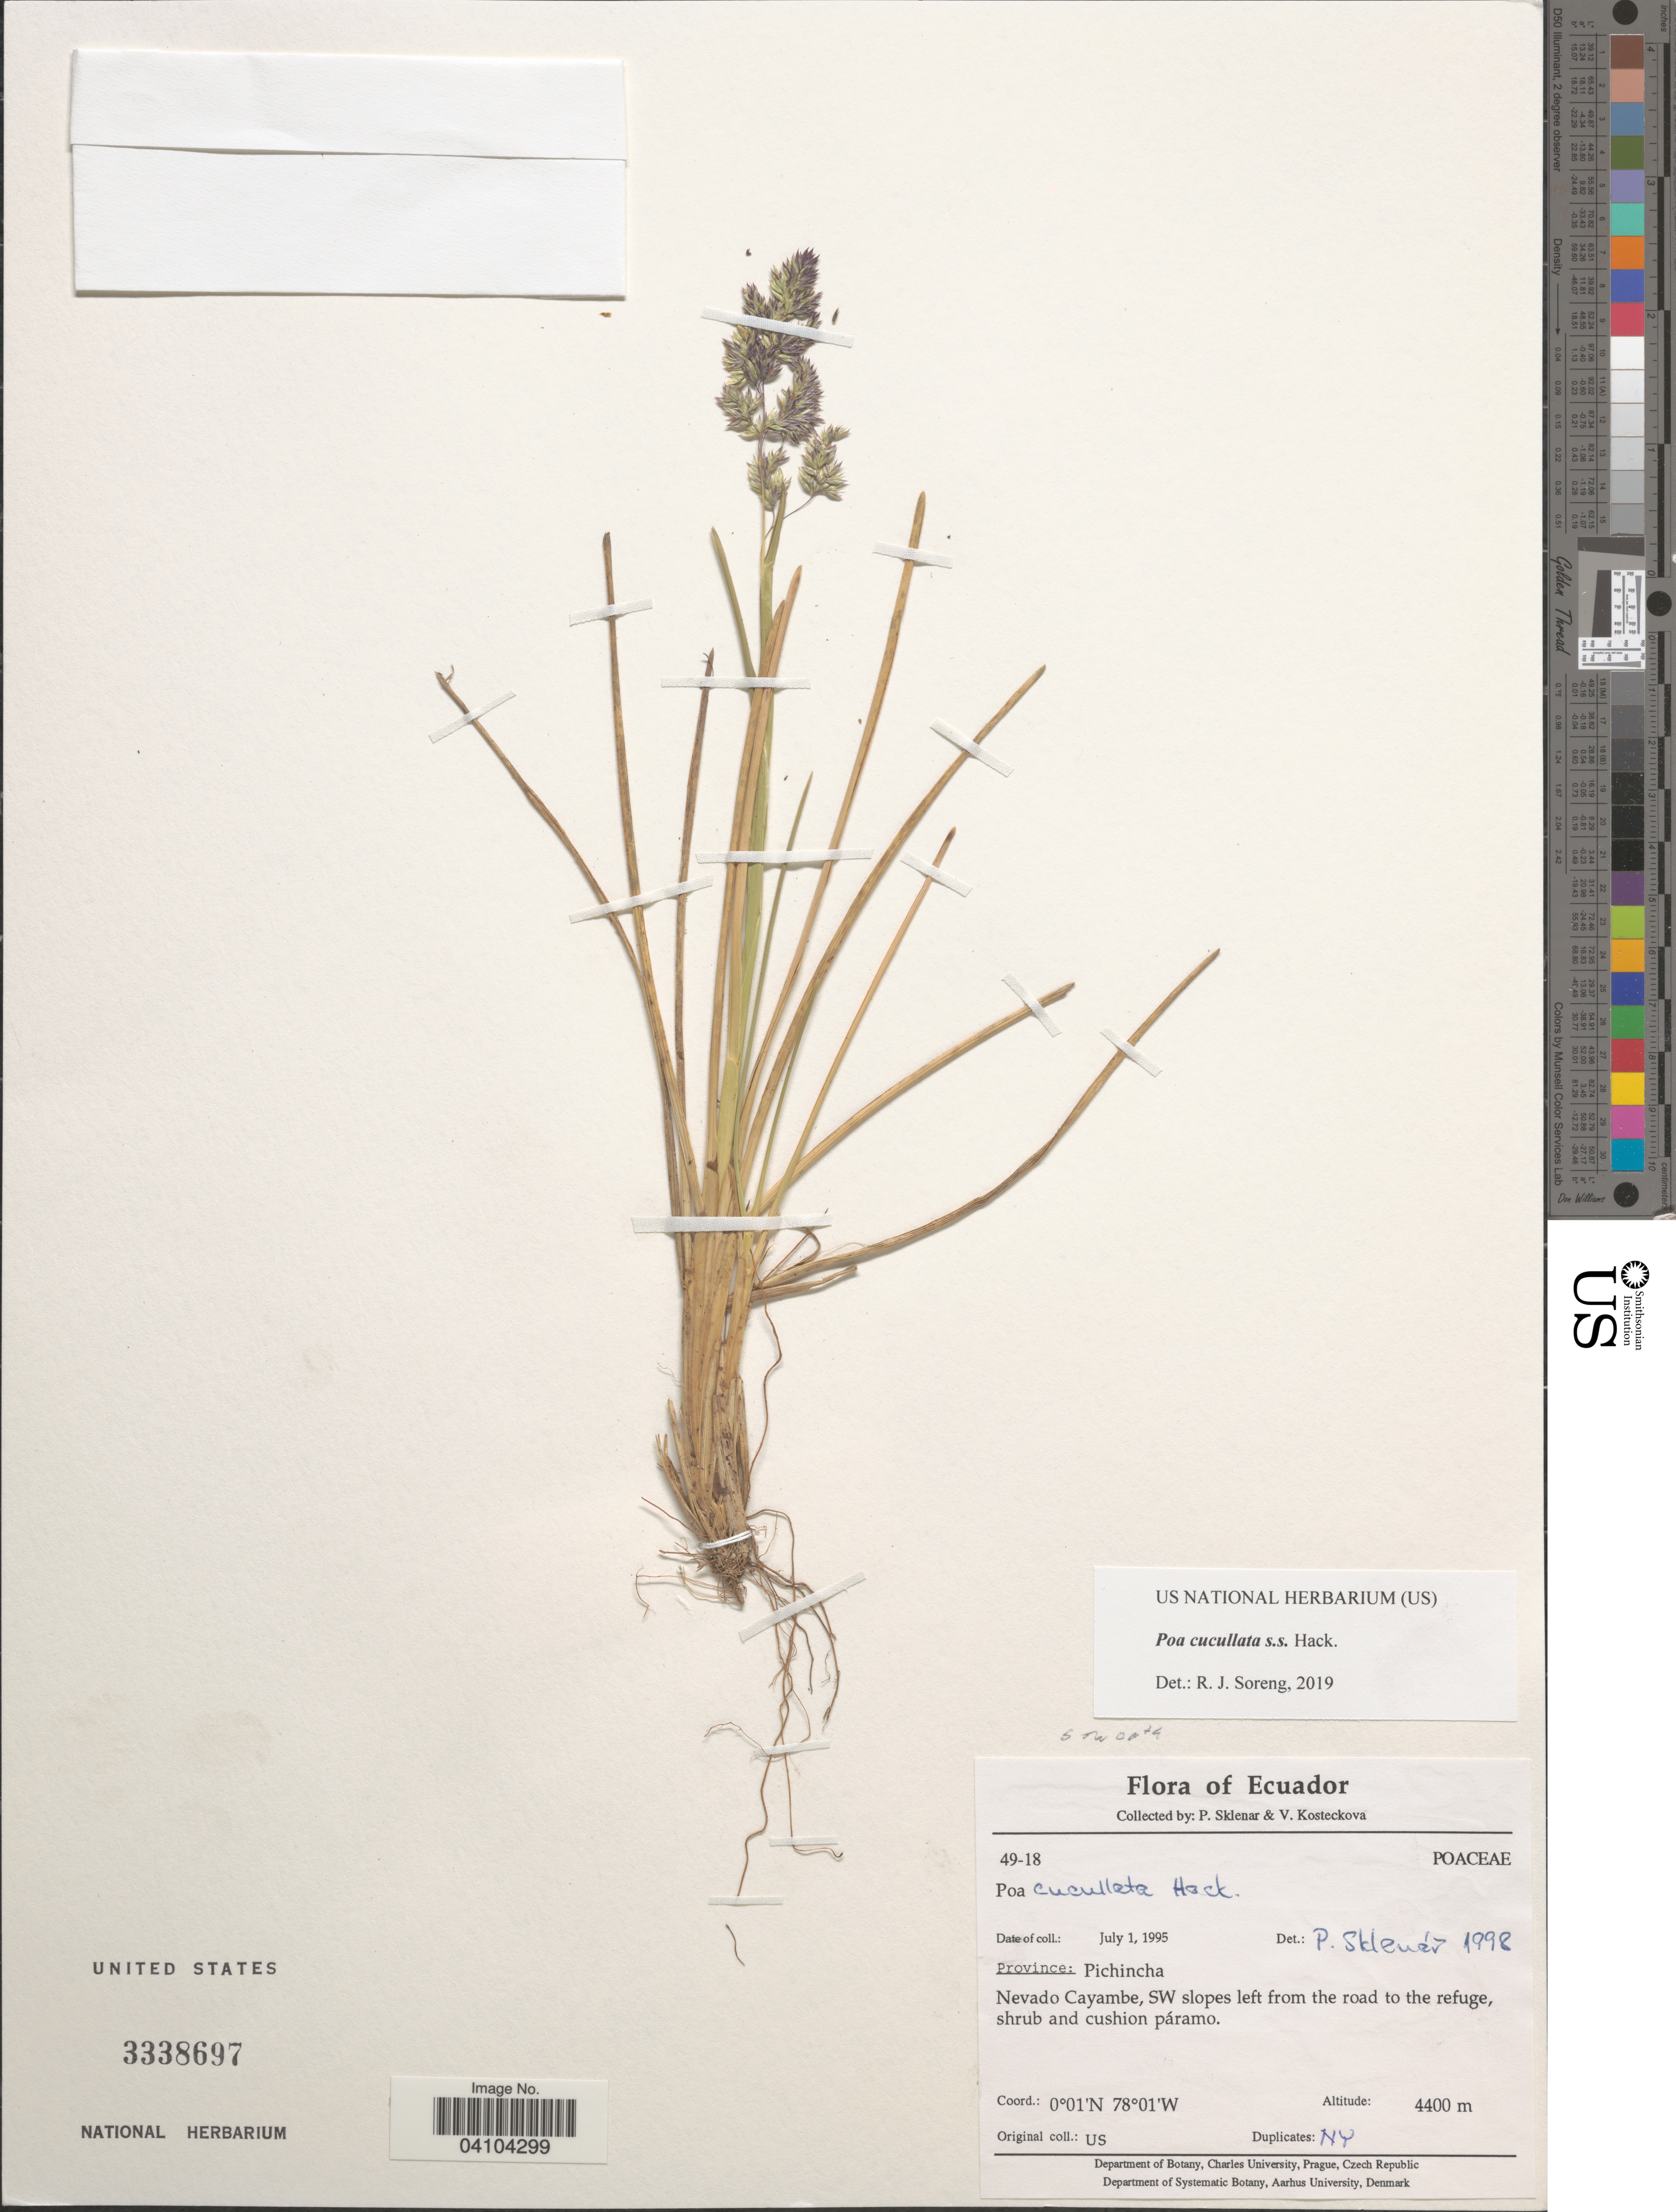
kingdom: Plantae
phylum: Tracheophyta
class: Liliopsida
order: Poales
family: Poaceae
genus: Poa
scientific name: Poa cucullata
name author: Hack.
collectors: P. Sklenar & V. Kosteckova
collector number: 49-18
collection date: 1995-07-01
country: Ecuador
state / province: Pichincha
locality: Nevado Cayambe, SW slopes left from the road to the refuge, shrub and cushion páramo.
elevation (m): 4400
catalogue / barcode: US 3338697